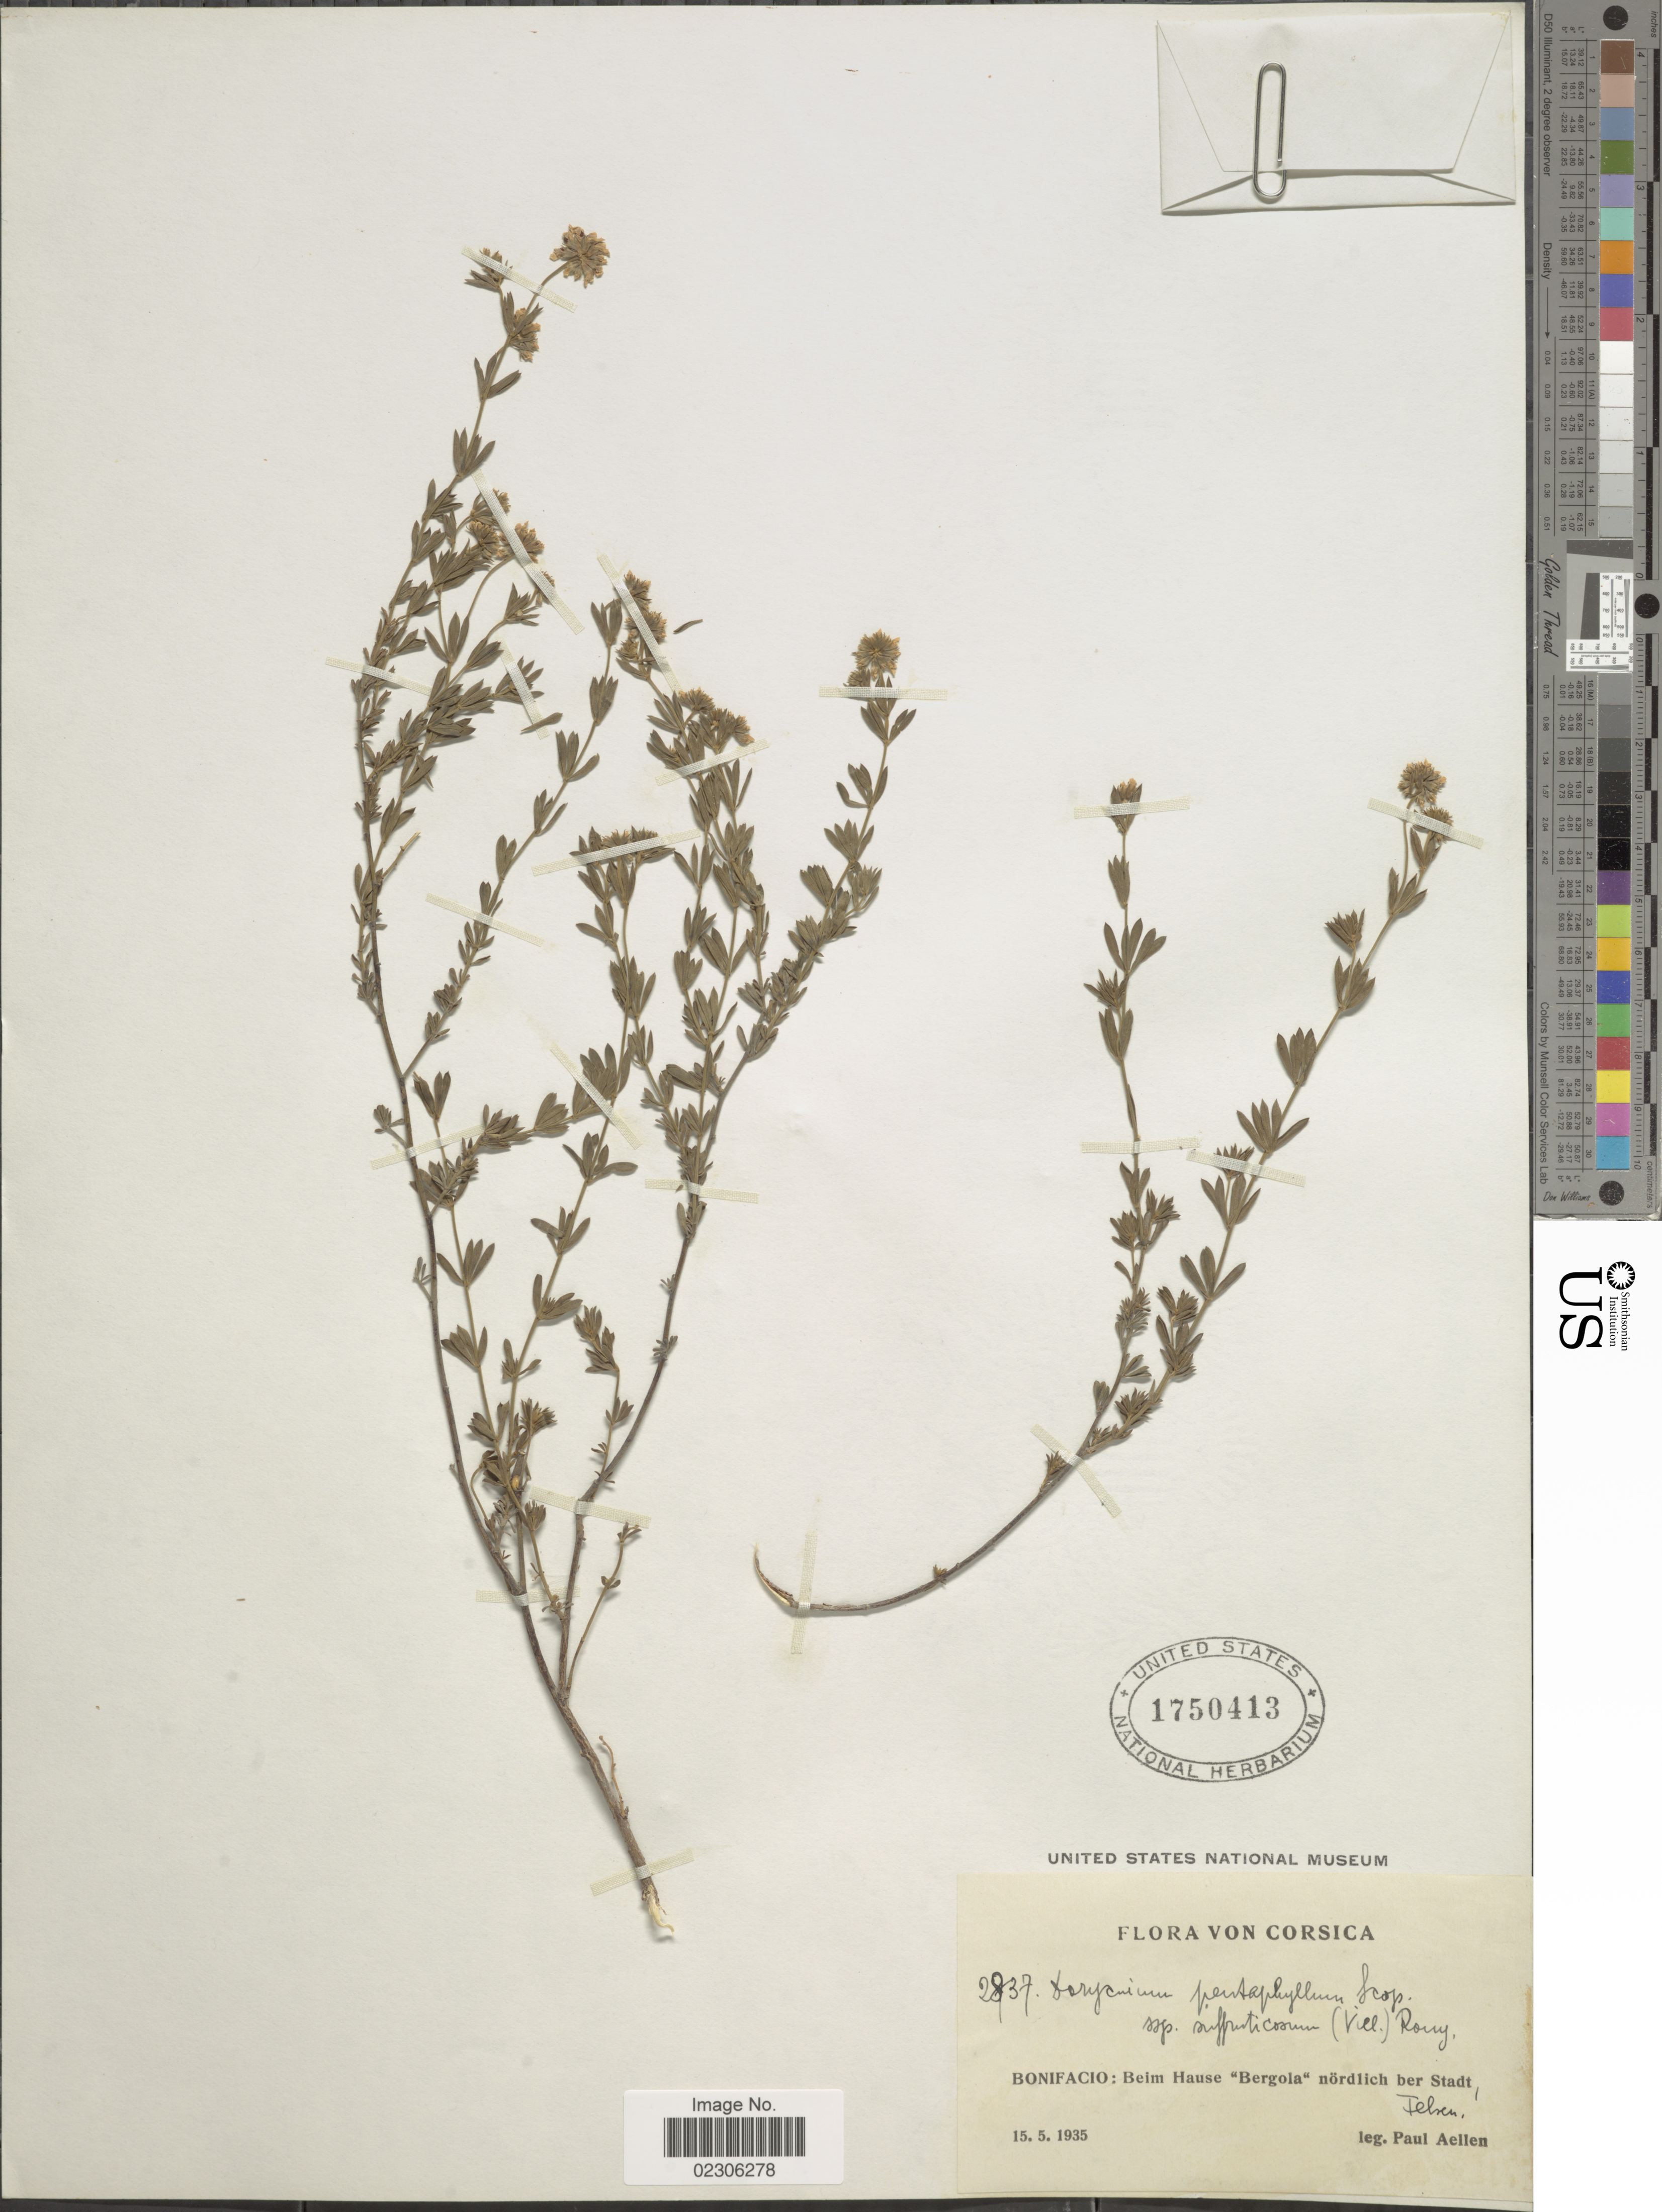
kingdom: Plantae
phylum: Tracheophyta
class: Magnoliopsida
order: Fabales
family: Fabaceae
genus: Dorycnium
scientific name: Dorycnium pentaphyllum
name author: Scop.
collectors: P. Aellen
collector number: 2837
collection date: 1935-05-15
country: France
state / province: Corsica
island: Corse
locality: Von Corsica, Bonifacio: Beim Hause "Bergola" nordlich ber Stadt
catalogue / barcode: US 1750413